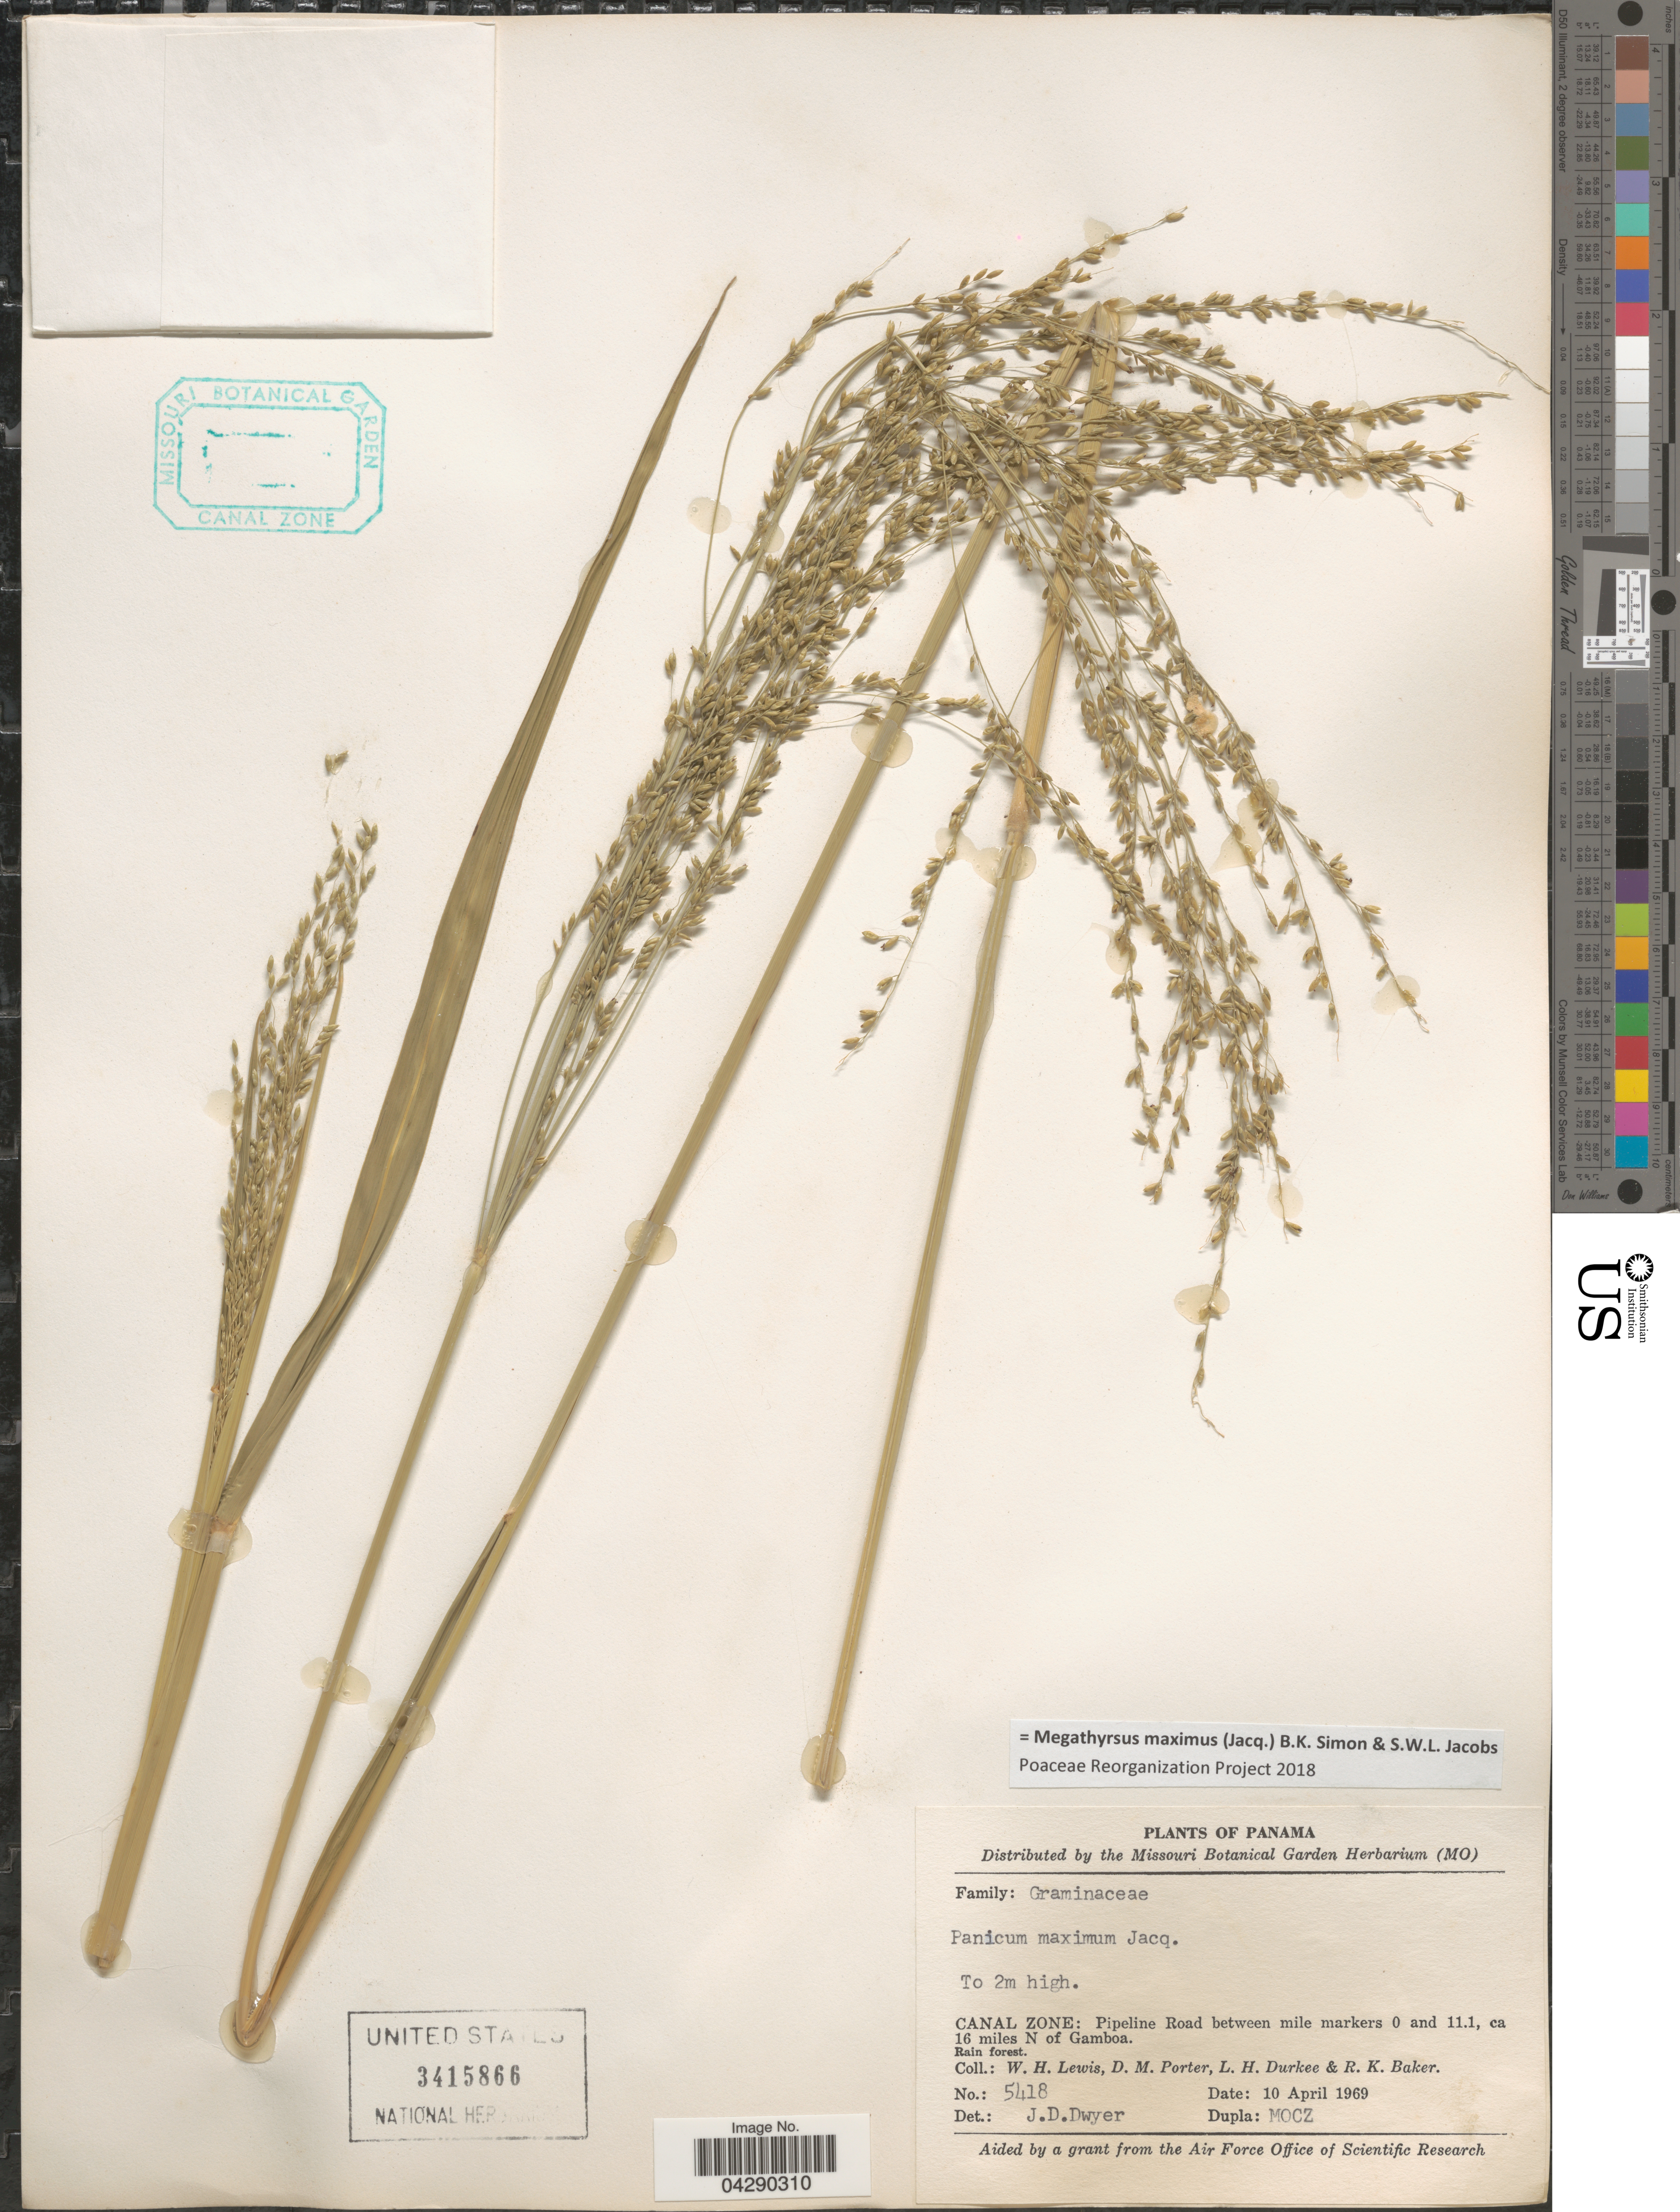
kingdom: Plantae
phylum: Tracheophyta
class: Liliopsida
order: Poales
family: Poaceae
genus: Megathyrsus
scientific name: Megathyrsus maximus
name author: (Jacq.) B.K. Simon & S.W.L. Jacobs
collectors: W. H. Lewis, D. Porter, L. H. Durkee & R. K. Baker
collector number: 5418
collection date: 1969-04-10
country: Panama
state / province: Colón / Panamá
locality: Canal Zone: Pipeline Road between mile markers 0 and 11.1, ca 16 miles N of Gamboa.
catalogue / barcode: US 3415866